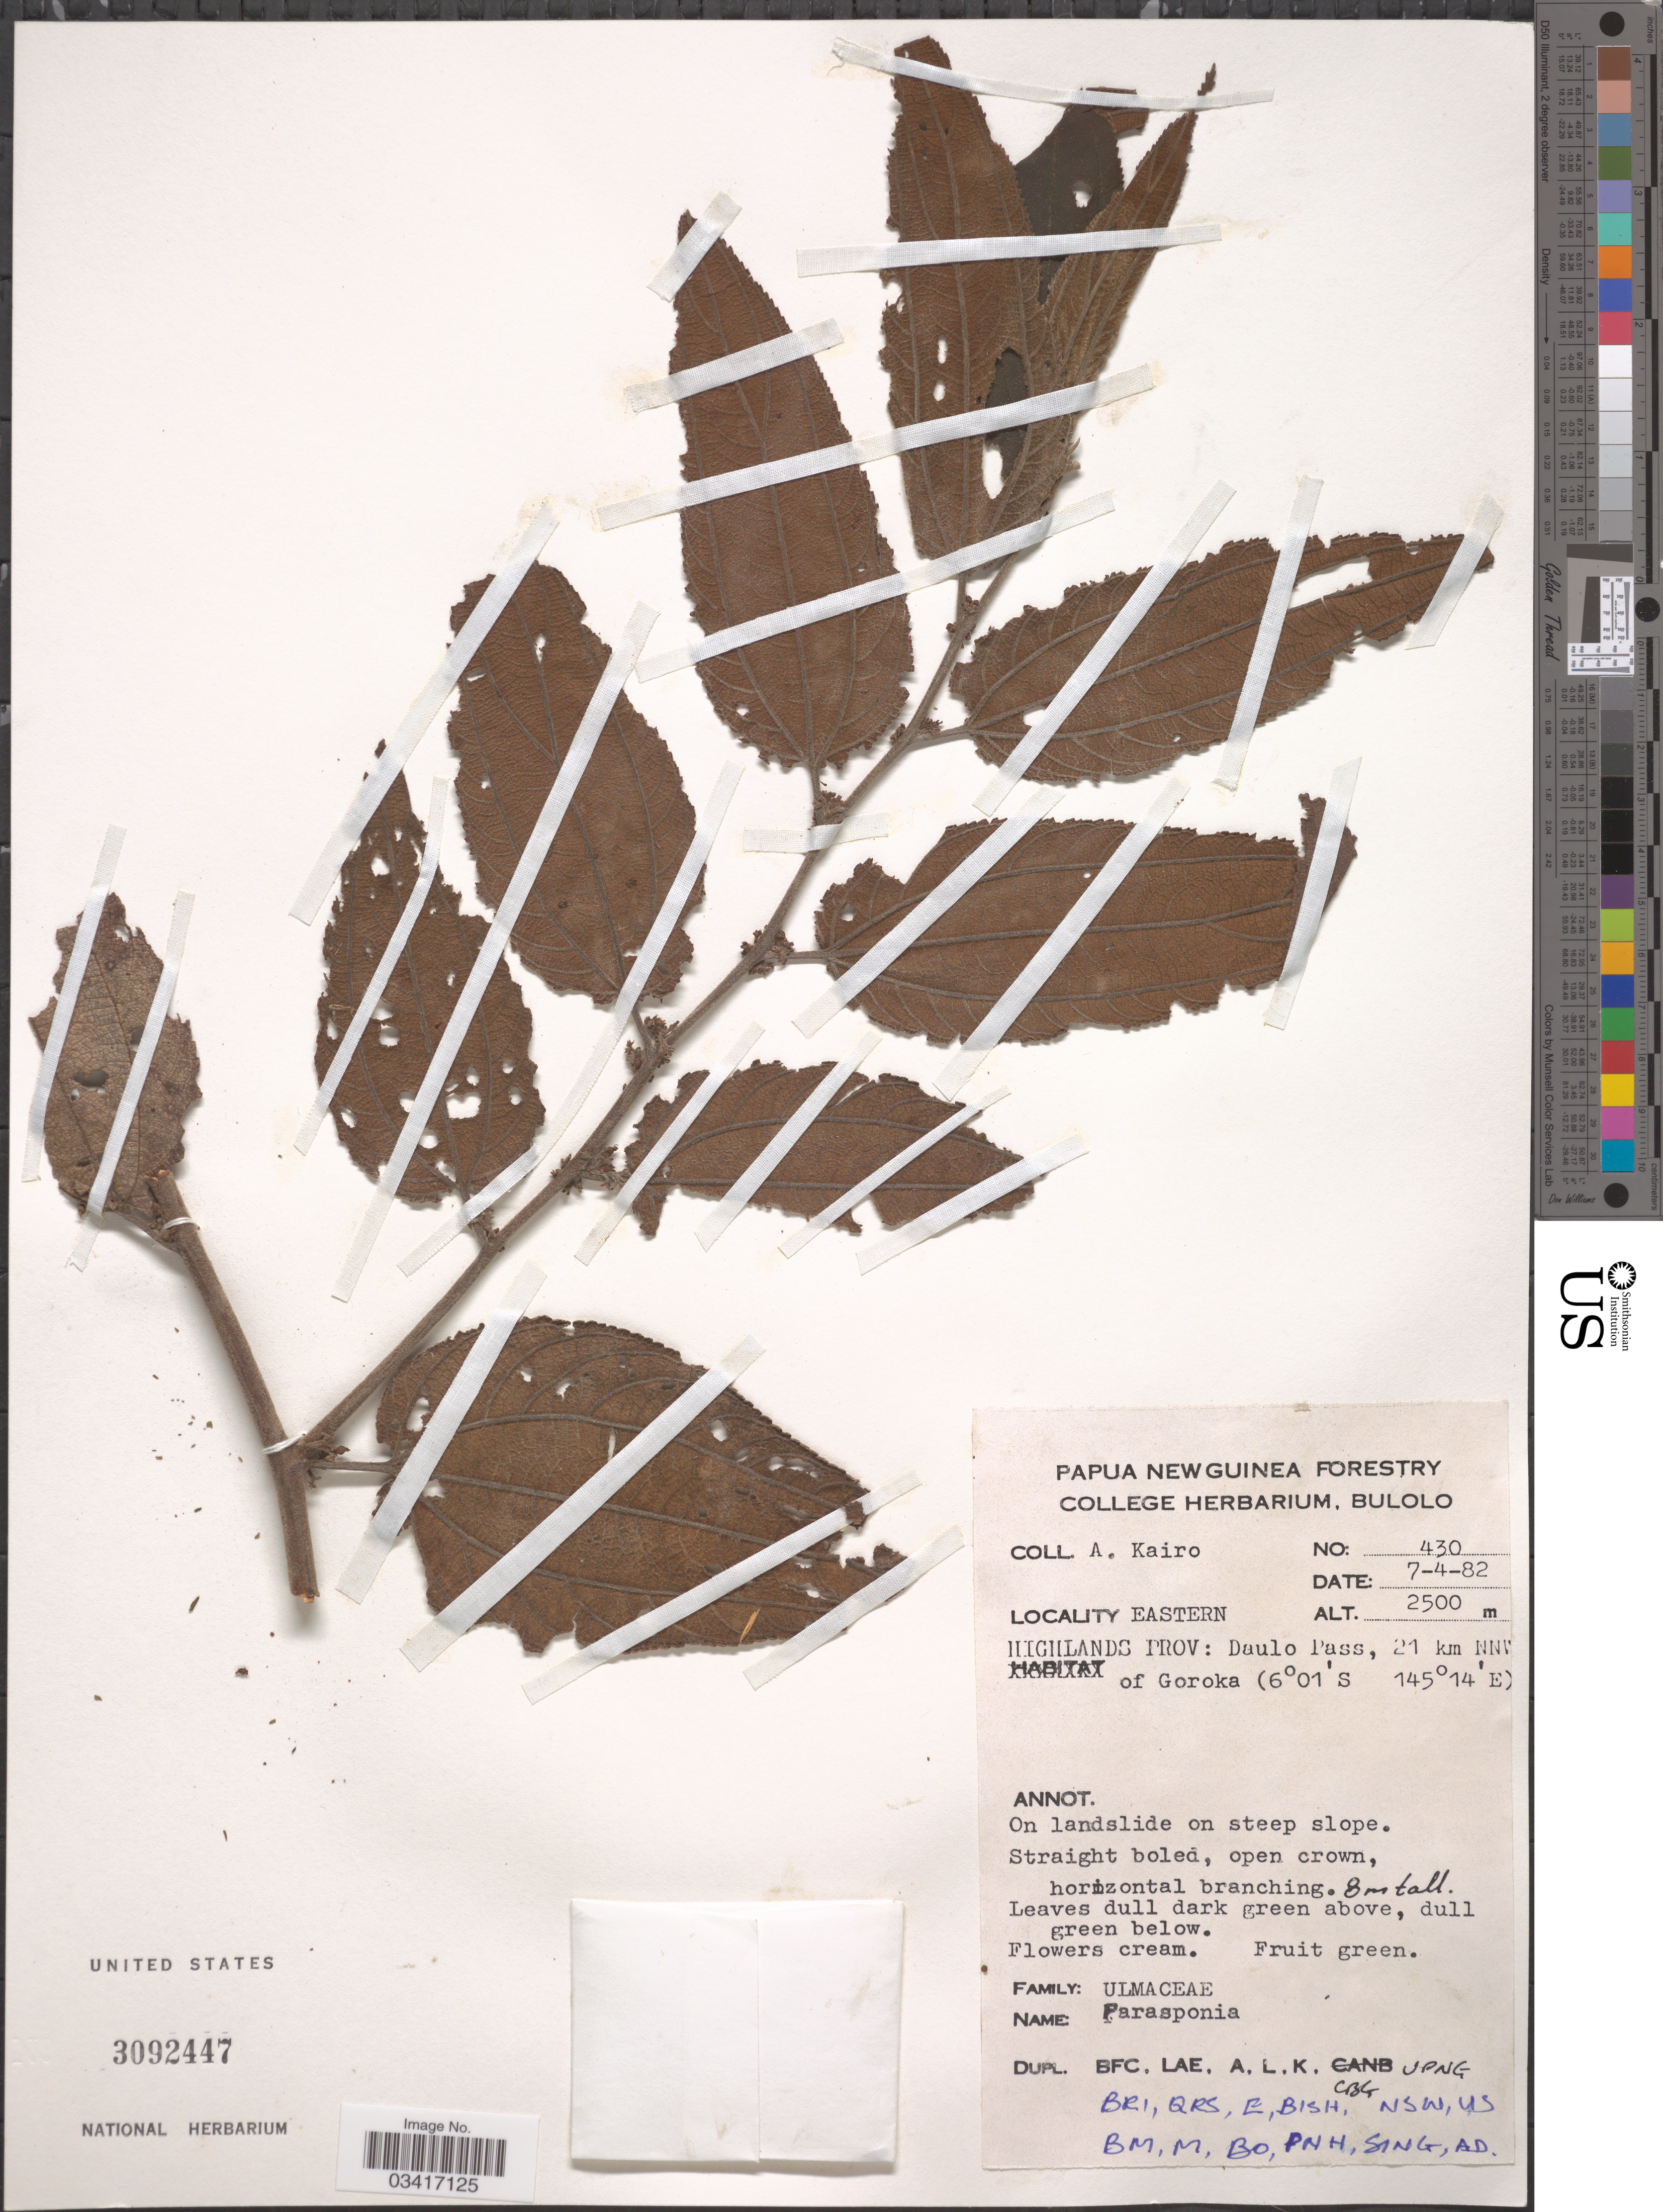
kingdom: Plantae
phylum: Tracheophyta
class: Magnoliopsida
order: Rosales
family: Cannabaceae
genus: Parasponia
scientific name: Parasponia sp.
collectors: A. Kairo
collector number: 430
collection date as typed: Transcribed d/m/y: 7/4/82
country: Papua New Guinea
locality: Papua New Guinea Forestry. Eastern Highlands Prov: Daulo Pass, 21 km NNW of Goroka.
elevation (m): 2500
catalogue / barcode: US 3092447